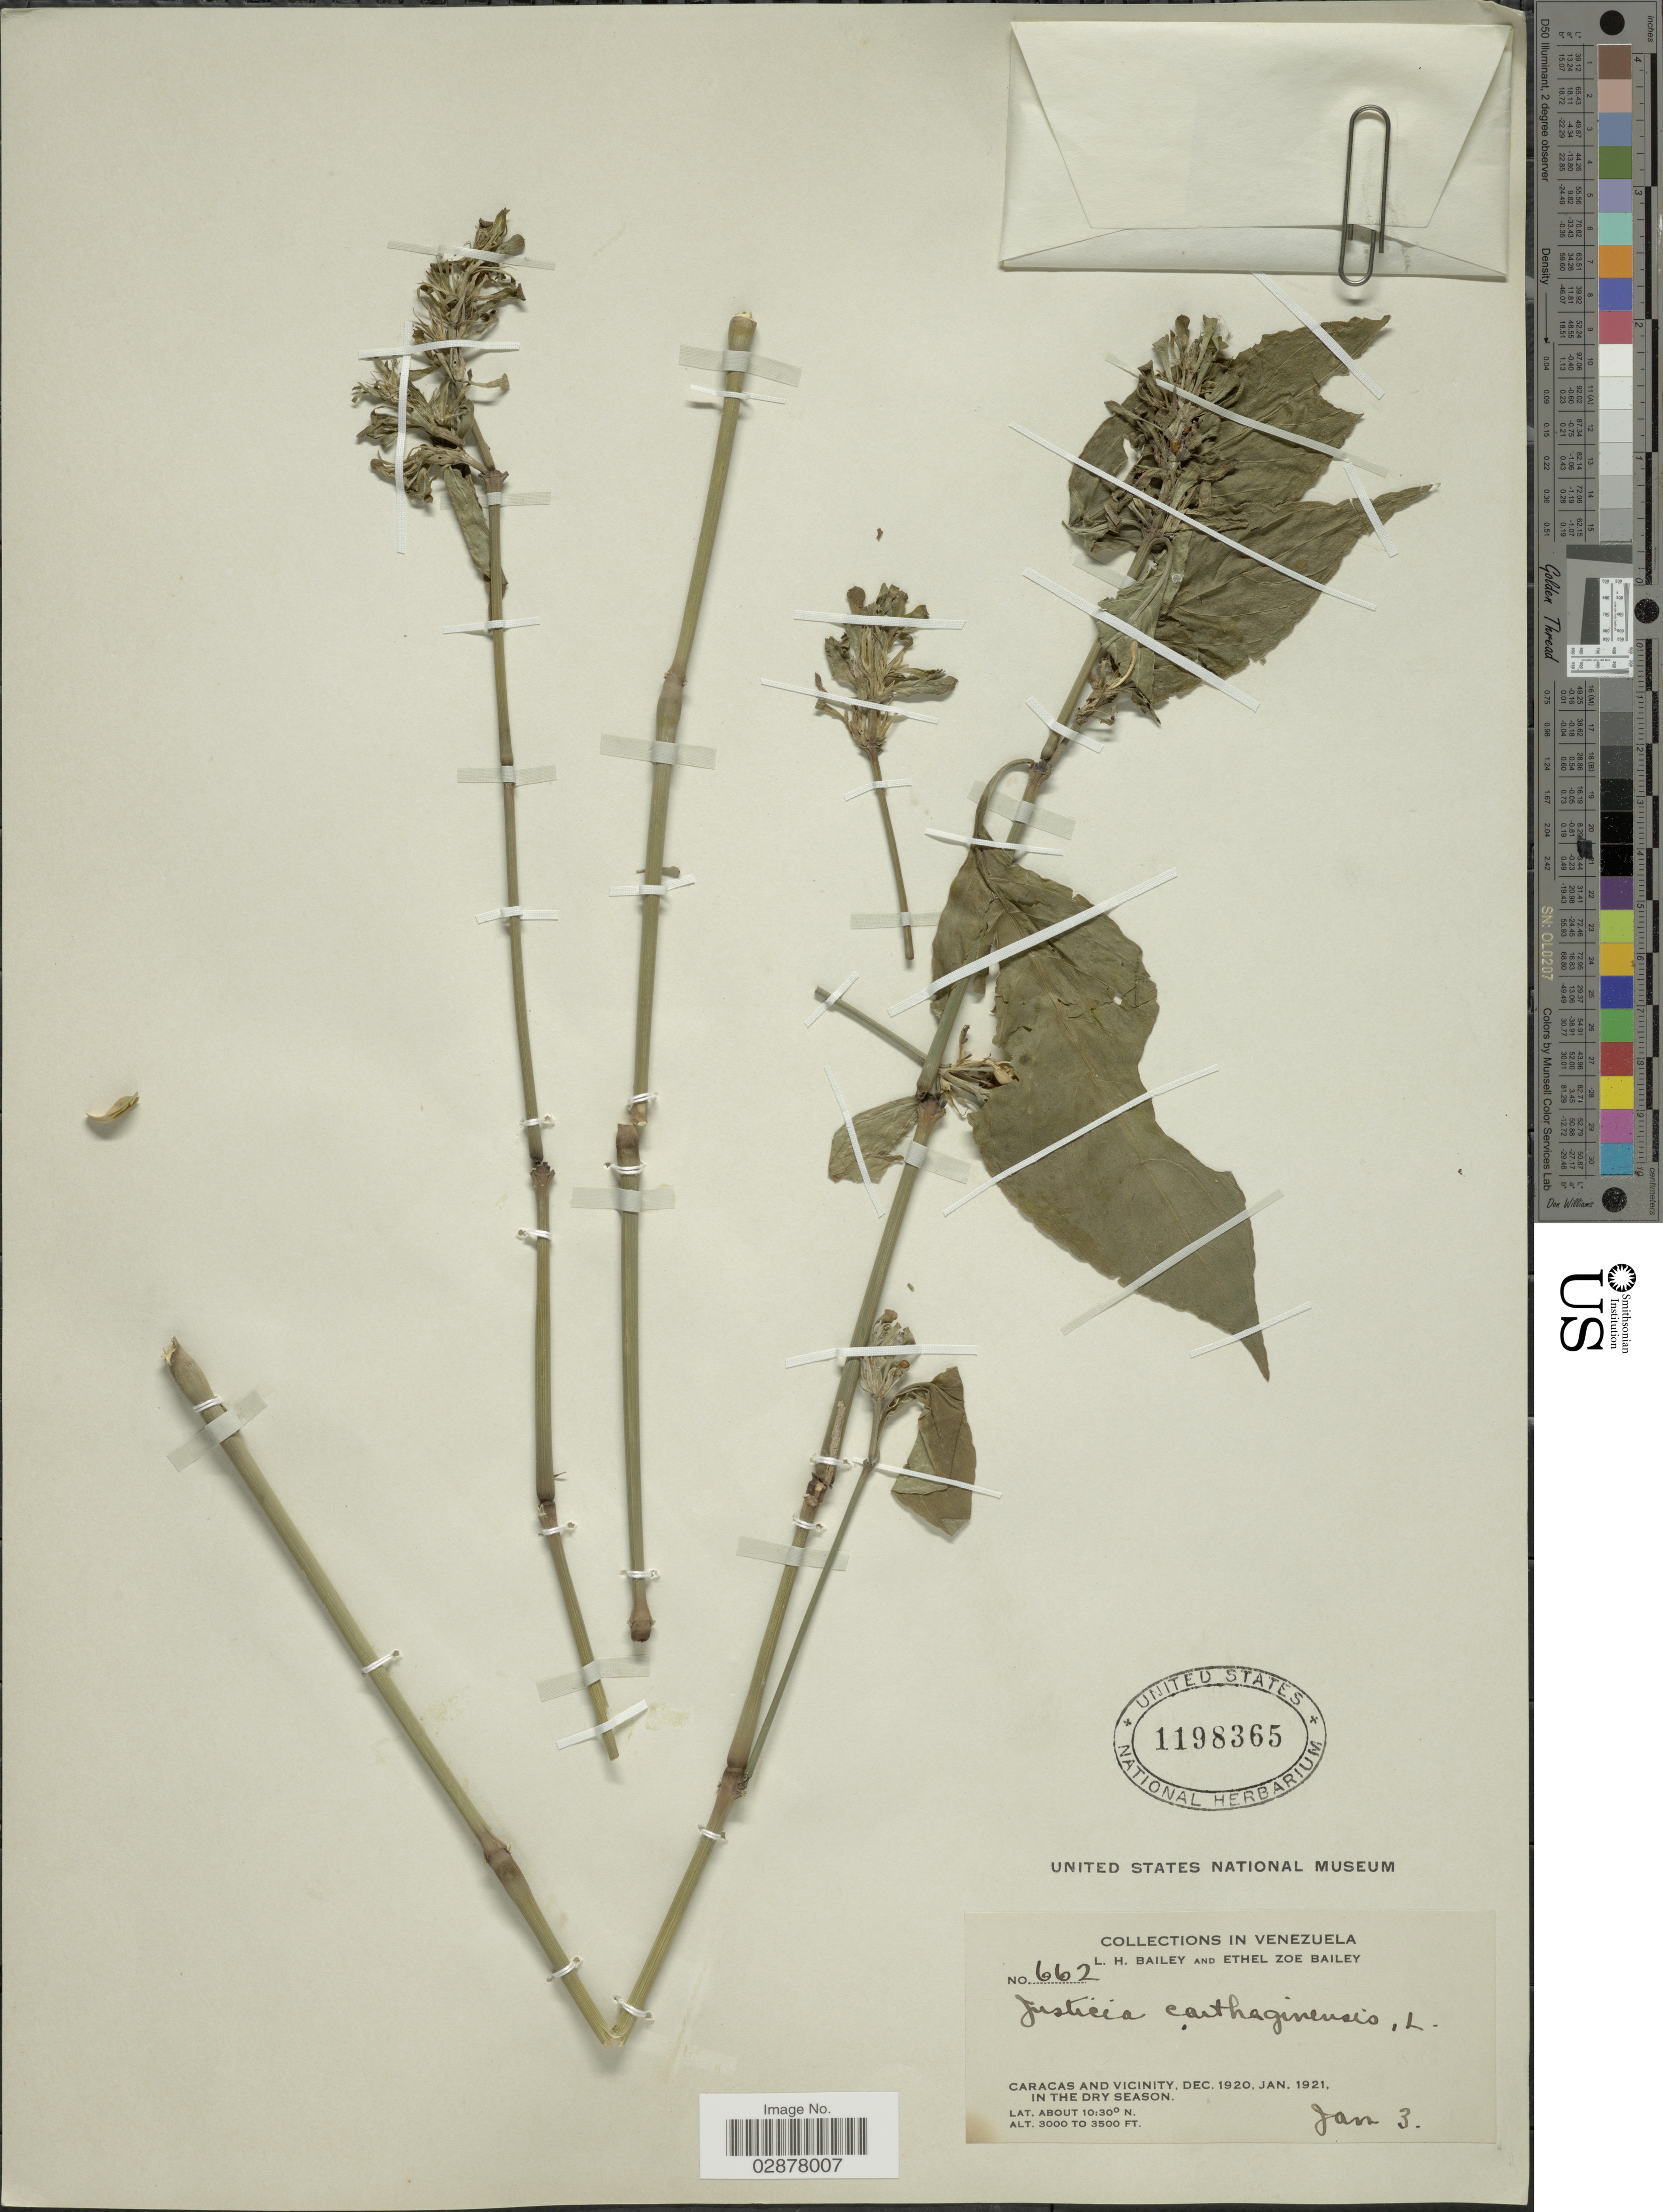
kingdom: Plantae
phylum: Tracheophyta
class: Magnoliopsida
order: Lamiales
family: Acanthaceae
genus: Justicia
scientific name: Justicia carthaginensis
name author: Jacq.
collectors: L. H. Bailey & E. Z. Bailey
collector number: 662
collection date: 1921-01-03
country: Venezuela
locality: Caracas and Vicinity.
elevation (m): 914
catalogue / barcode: US 1198365